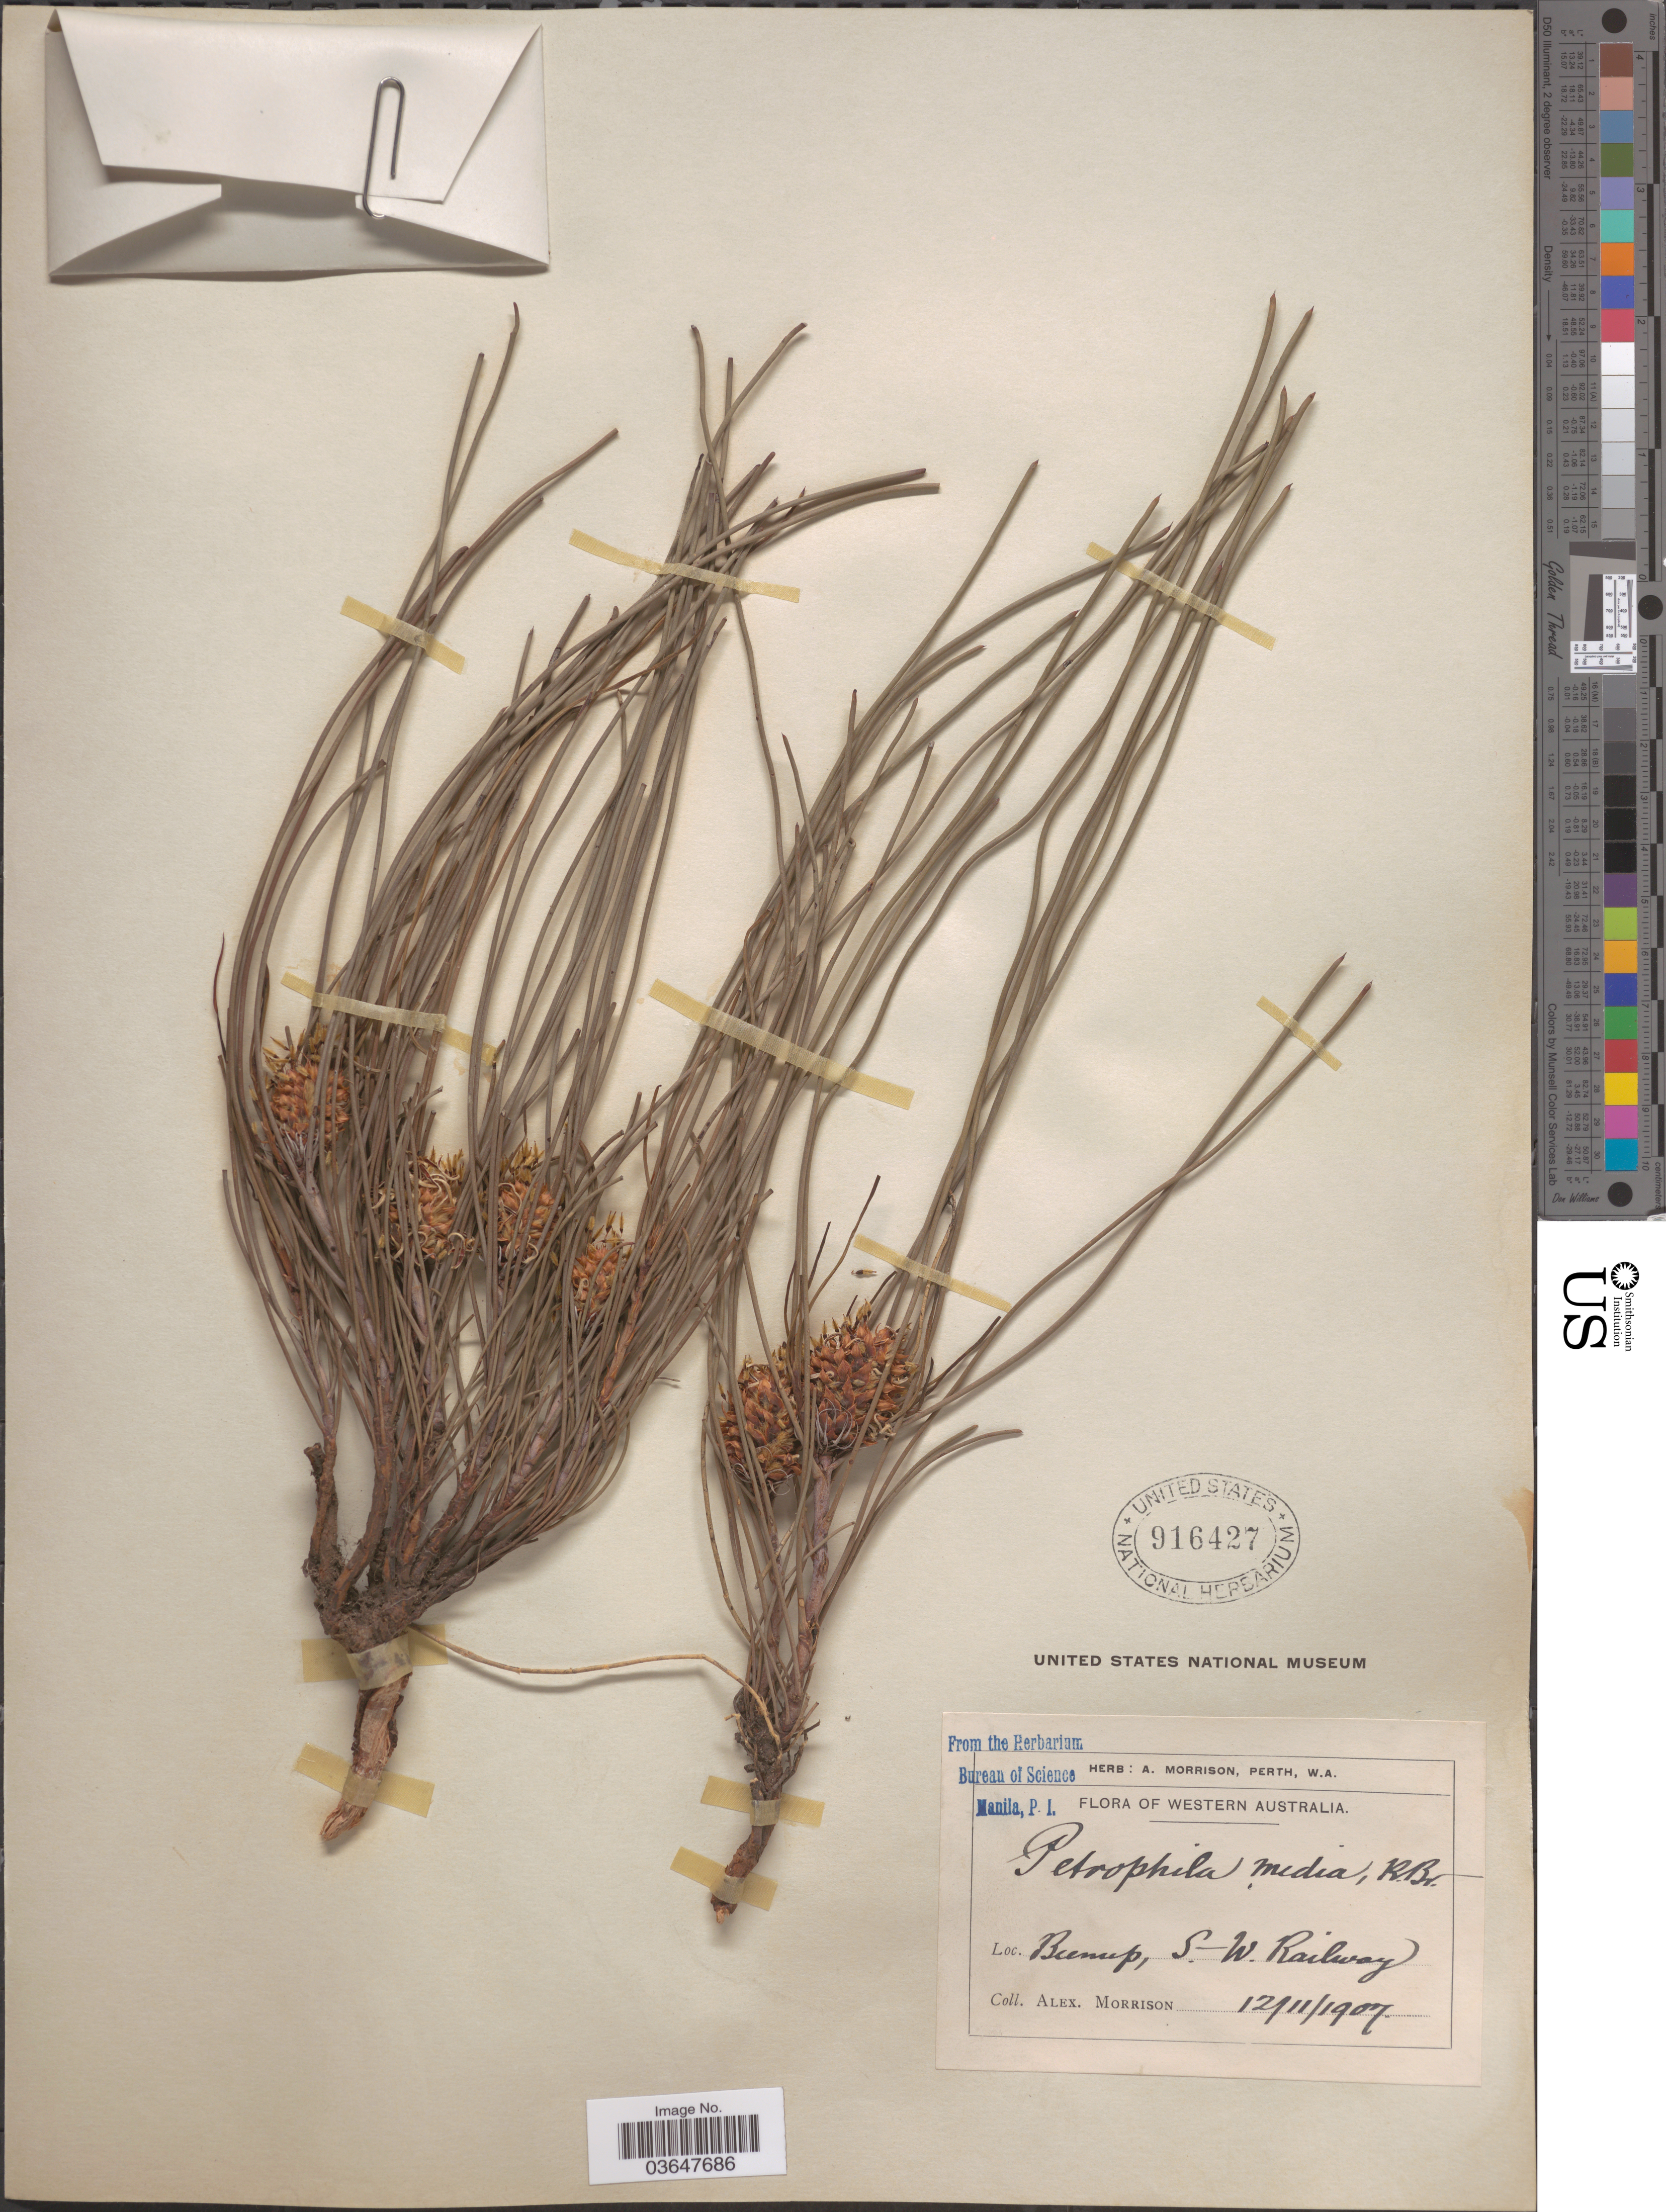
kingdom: Plantae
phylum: Tracheophyta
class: Magnoliopsida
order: Proteales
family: Proteaceae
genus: Petrophile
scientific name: Petrophile media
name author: R. Br.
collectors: A. Morrison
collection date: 1907-11-12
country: Australia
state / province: Western Australia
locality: Bunup, S-W. Railway.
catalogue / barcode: US 916427